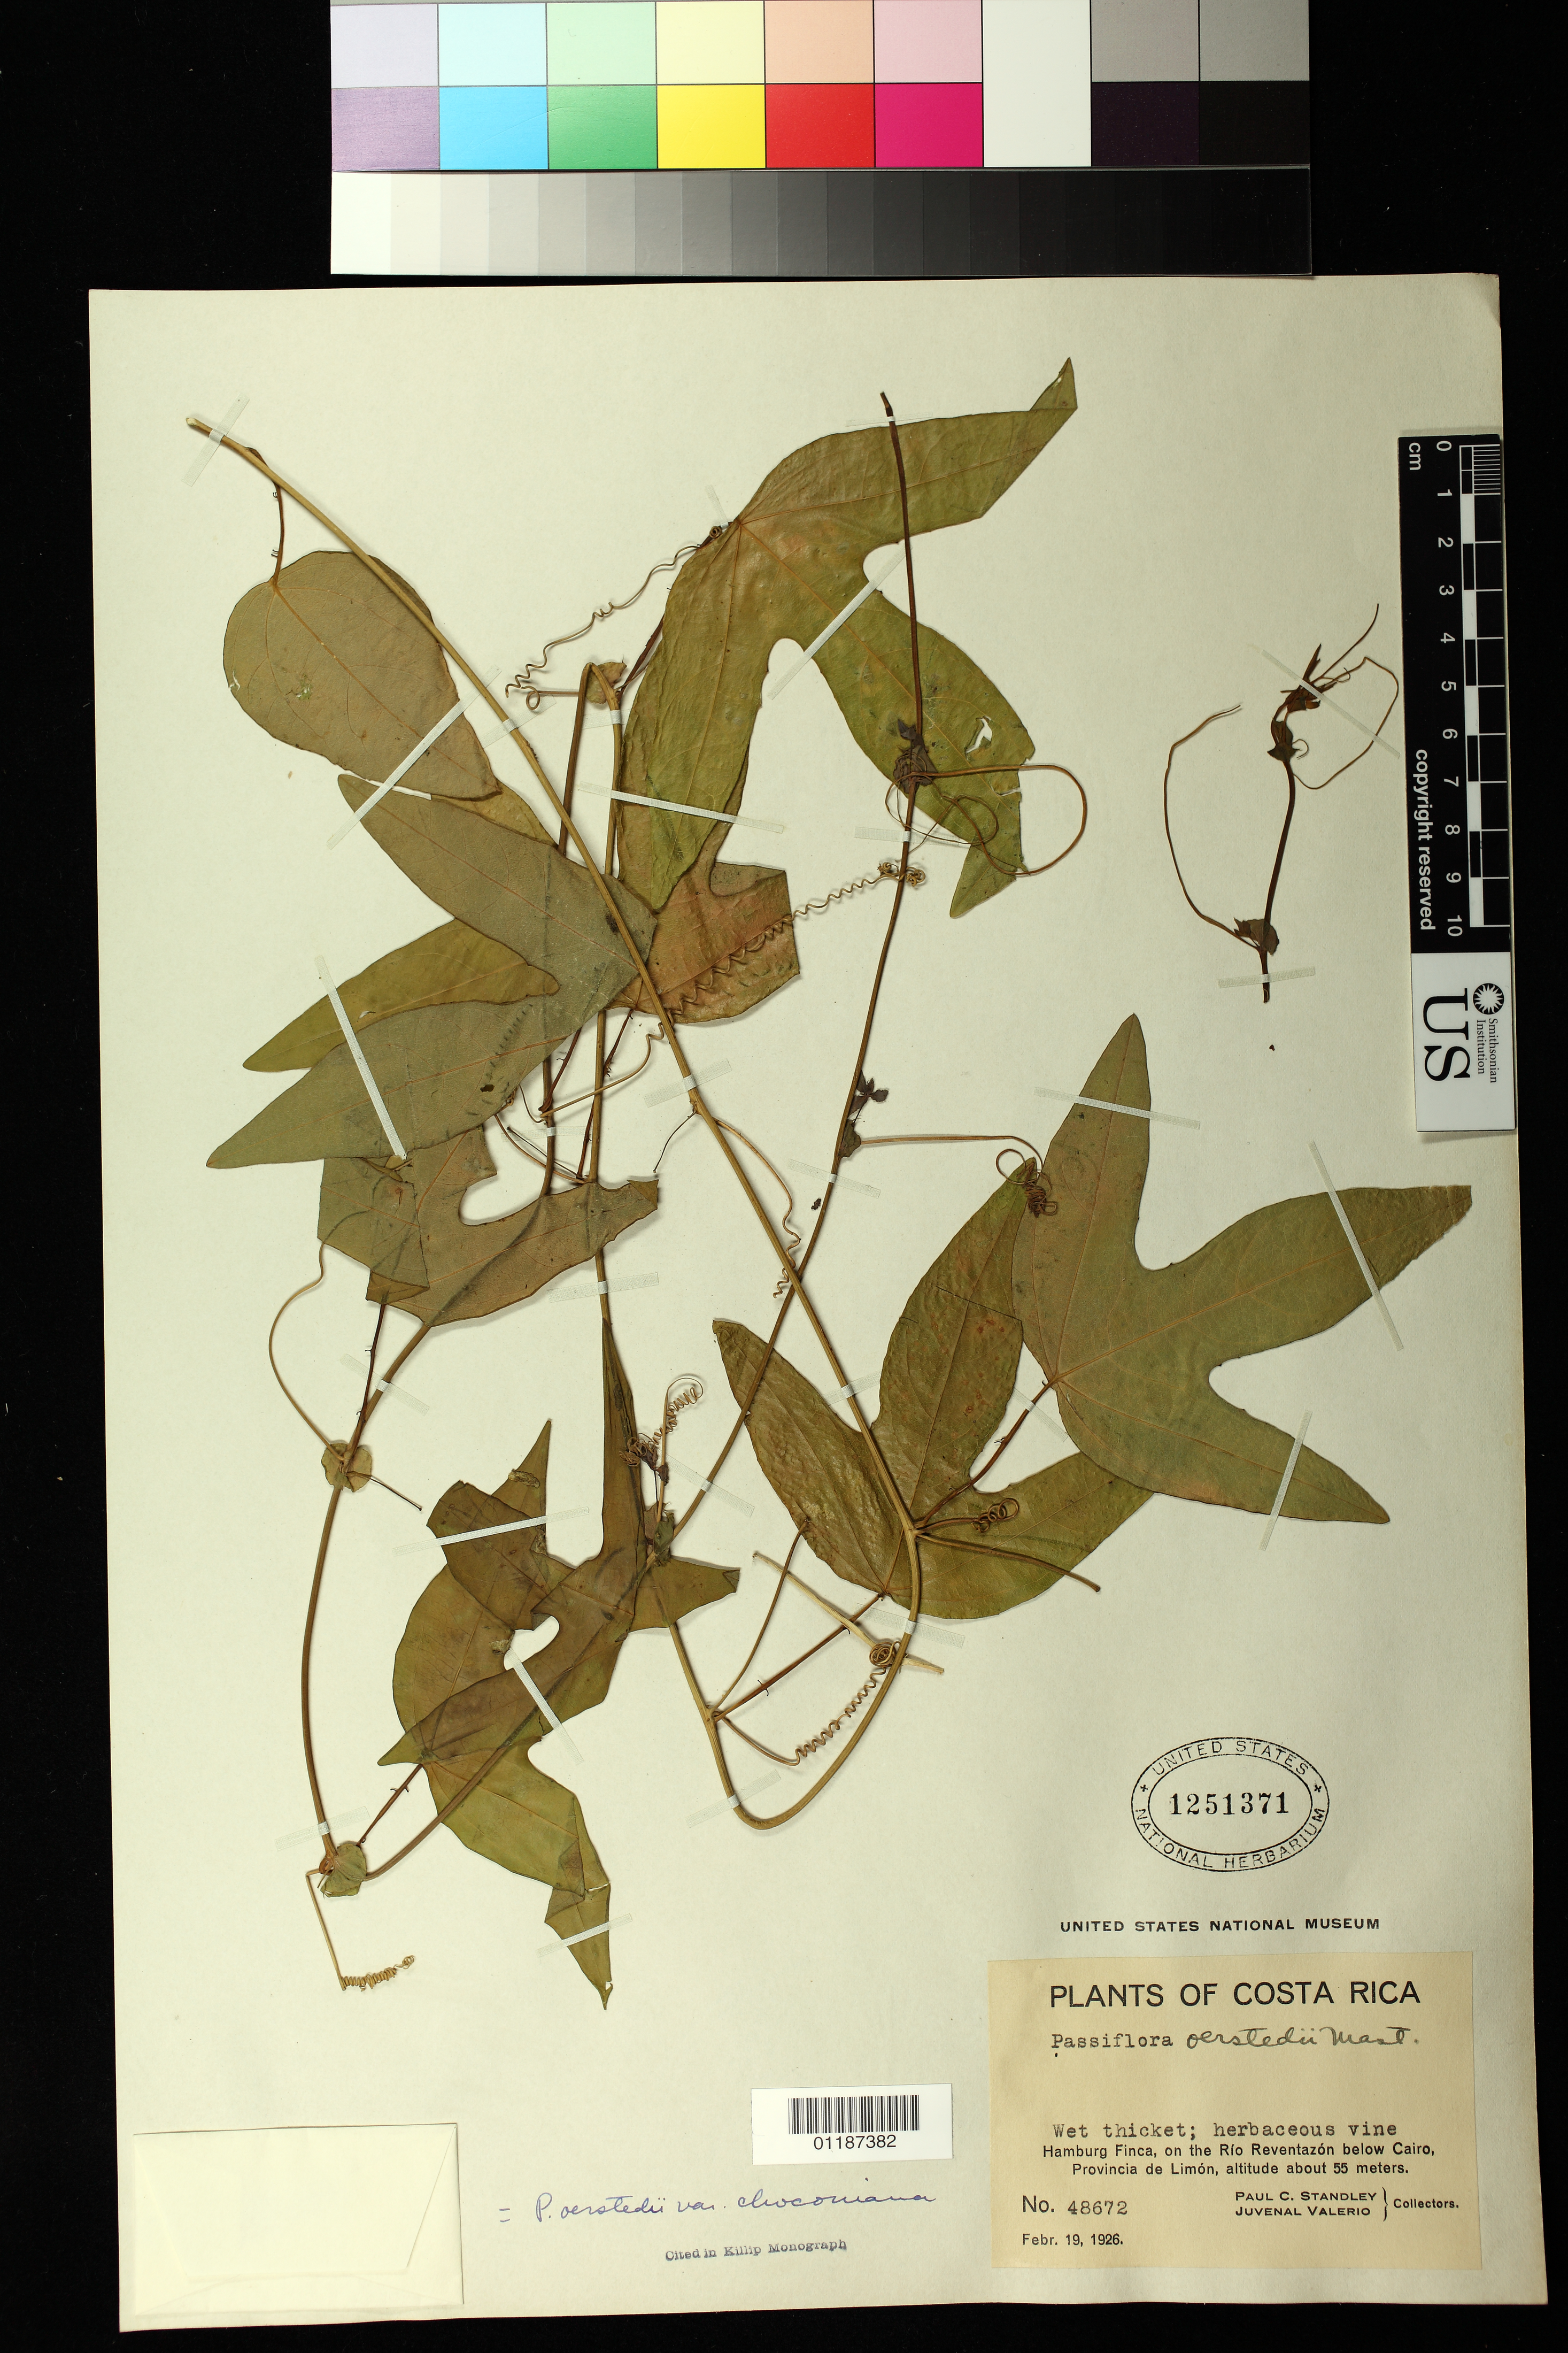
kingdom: Plantae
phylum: Tracheophyta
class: Magnoliopsida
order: Malpighiales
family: Passifloraceae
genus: Passiflora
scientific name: Passiflora oerstedii var. choconiana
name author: (S. Watson) Killip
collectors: P. C. Standley & J. Valerio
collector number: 48672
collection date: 1926-02-19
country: Costa Rica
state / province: Limón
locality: Wet thicket, Hamburg Finca on the Rio Reventazon below Cairo.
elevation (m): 55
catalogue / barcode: US 1251371